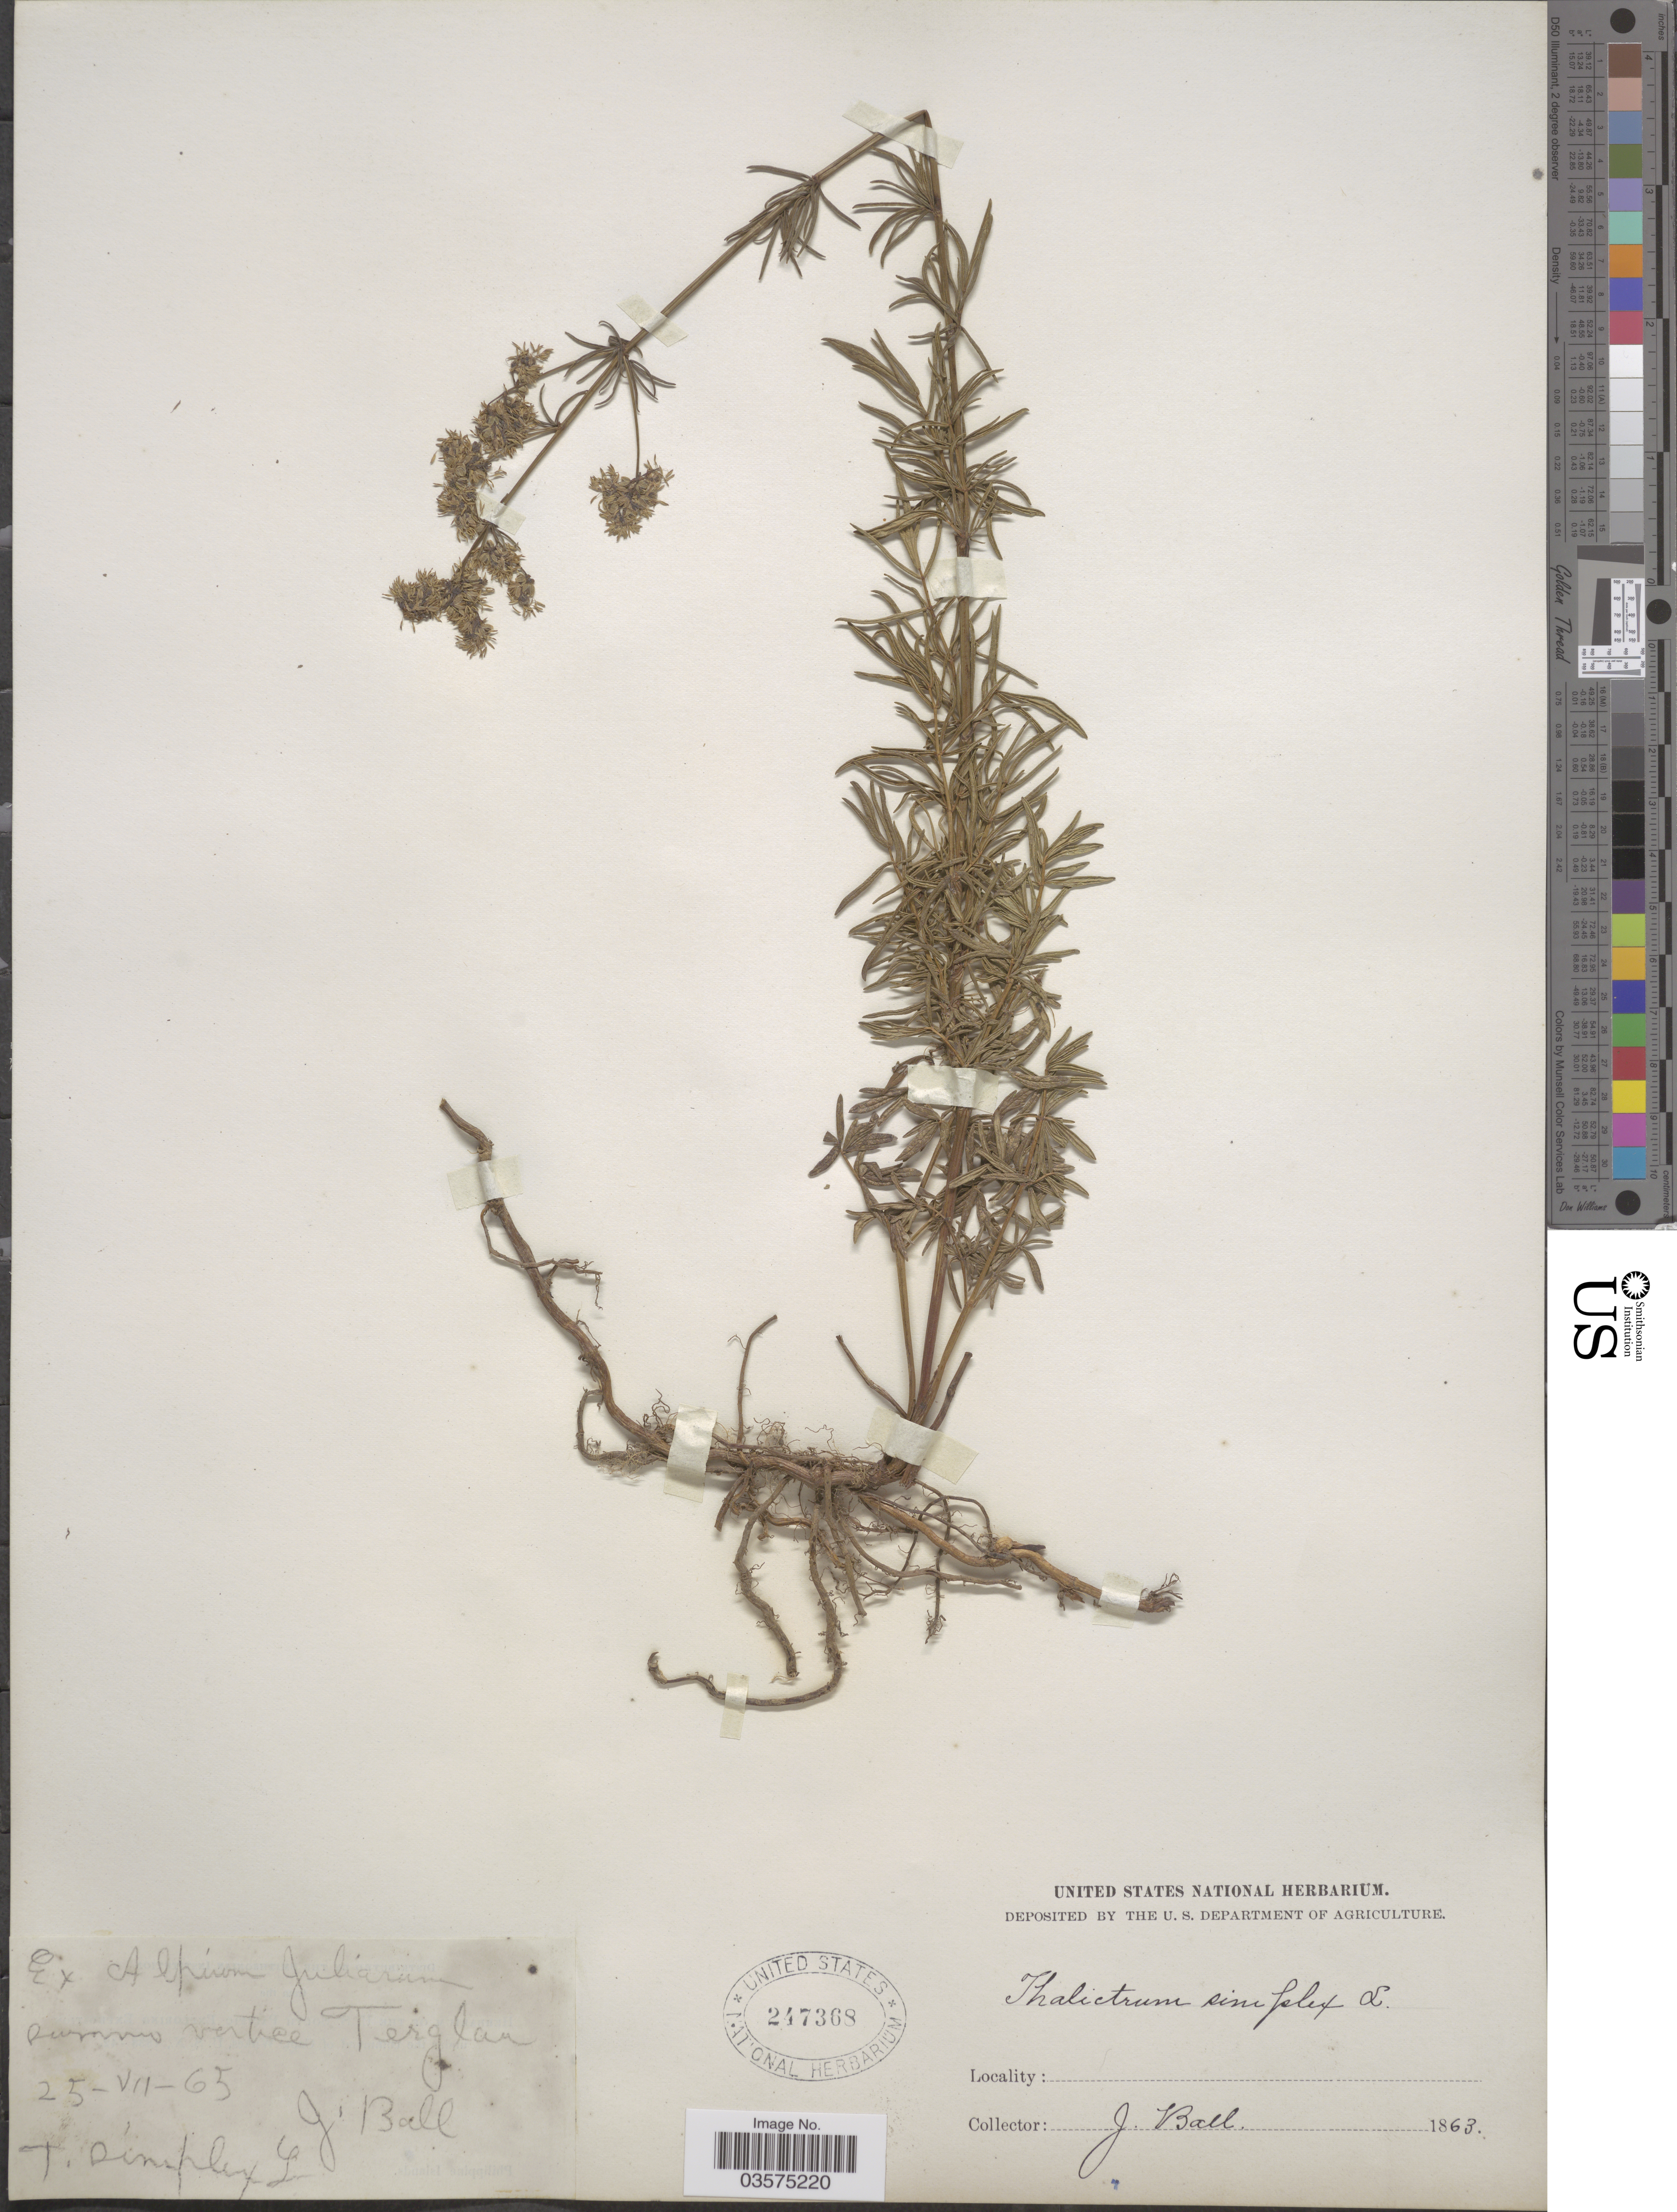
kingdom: Plantae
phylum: Tracheophyta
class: Magnoliopsida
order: Ranunculales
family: Ranunculaceae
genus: Thalictrum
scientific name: Thalictrum simplex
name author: L.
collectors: J. Ball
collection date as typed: Transcribed d/m/y: 25/7/65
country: Slovenia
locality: Ex Alpium Juliarum summo vertice Terglau.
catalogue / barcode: US 247368